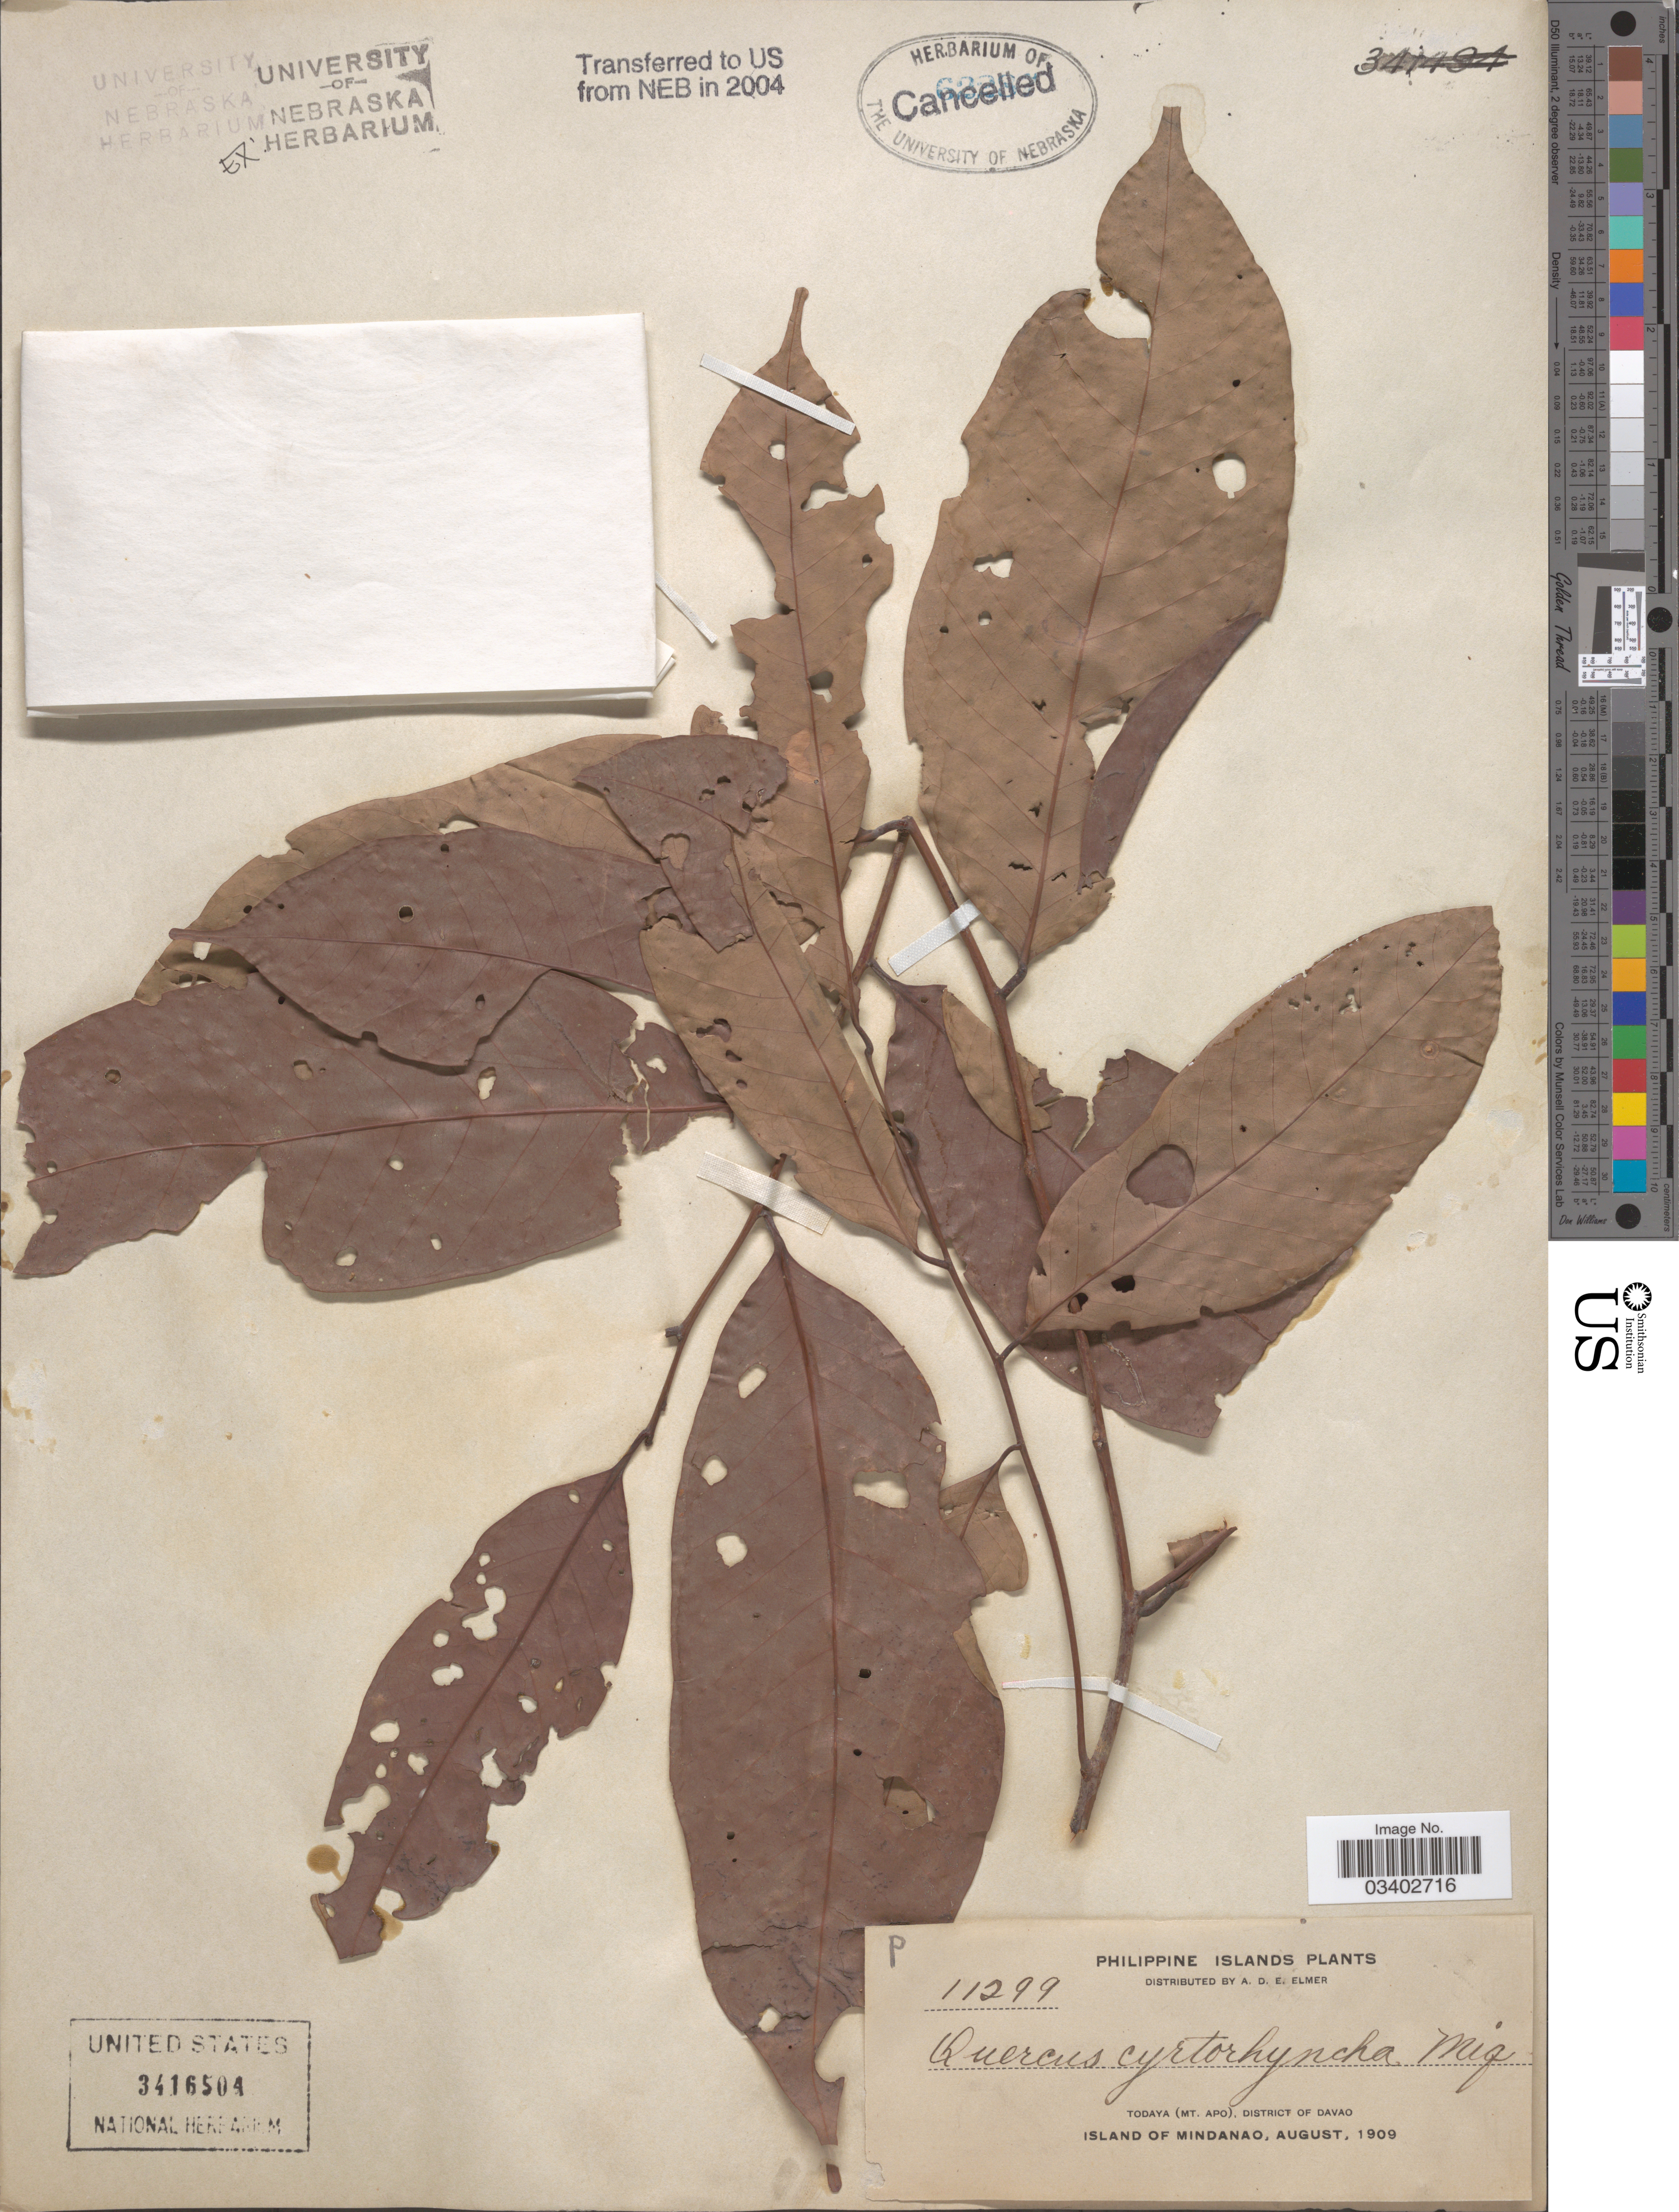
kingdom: Plantae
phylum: Tracheophyta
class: Magnoliopsida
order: Fagales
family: Fagaceae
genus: Lithocarpus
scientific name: Lithocarpus cyrtorhynchus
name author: (Miq.) Rehder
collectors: A. D. E. Elmer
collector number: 11299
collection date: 1909-08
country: Philippines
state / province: Davao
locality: Todaya (Mt. Apo), District of Davao. Island of Mindanao.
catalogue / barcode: US 3416504